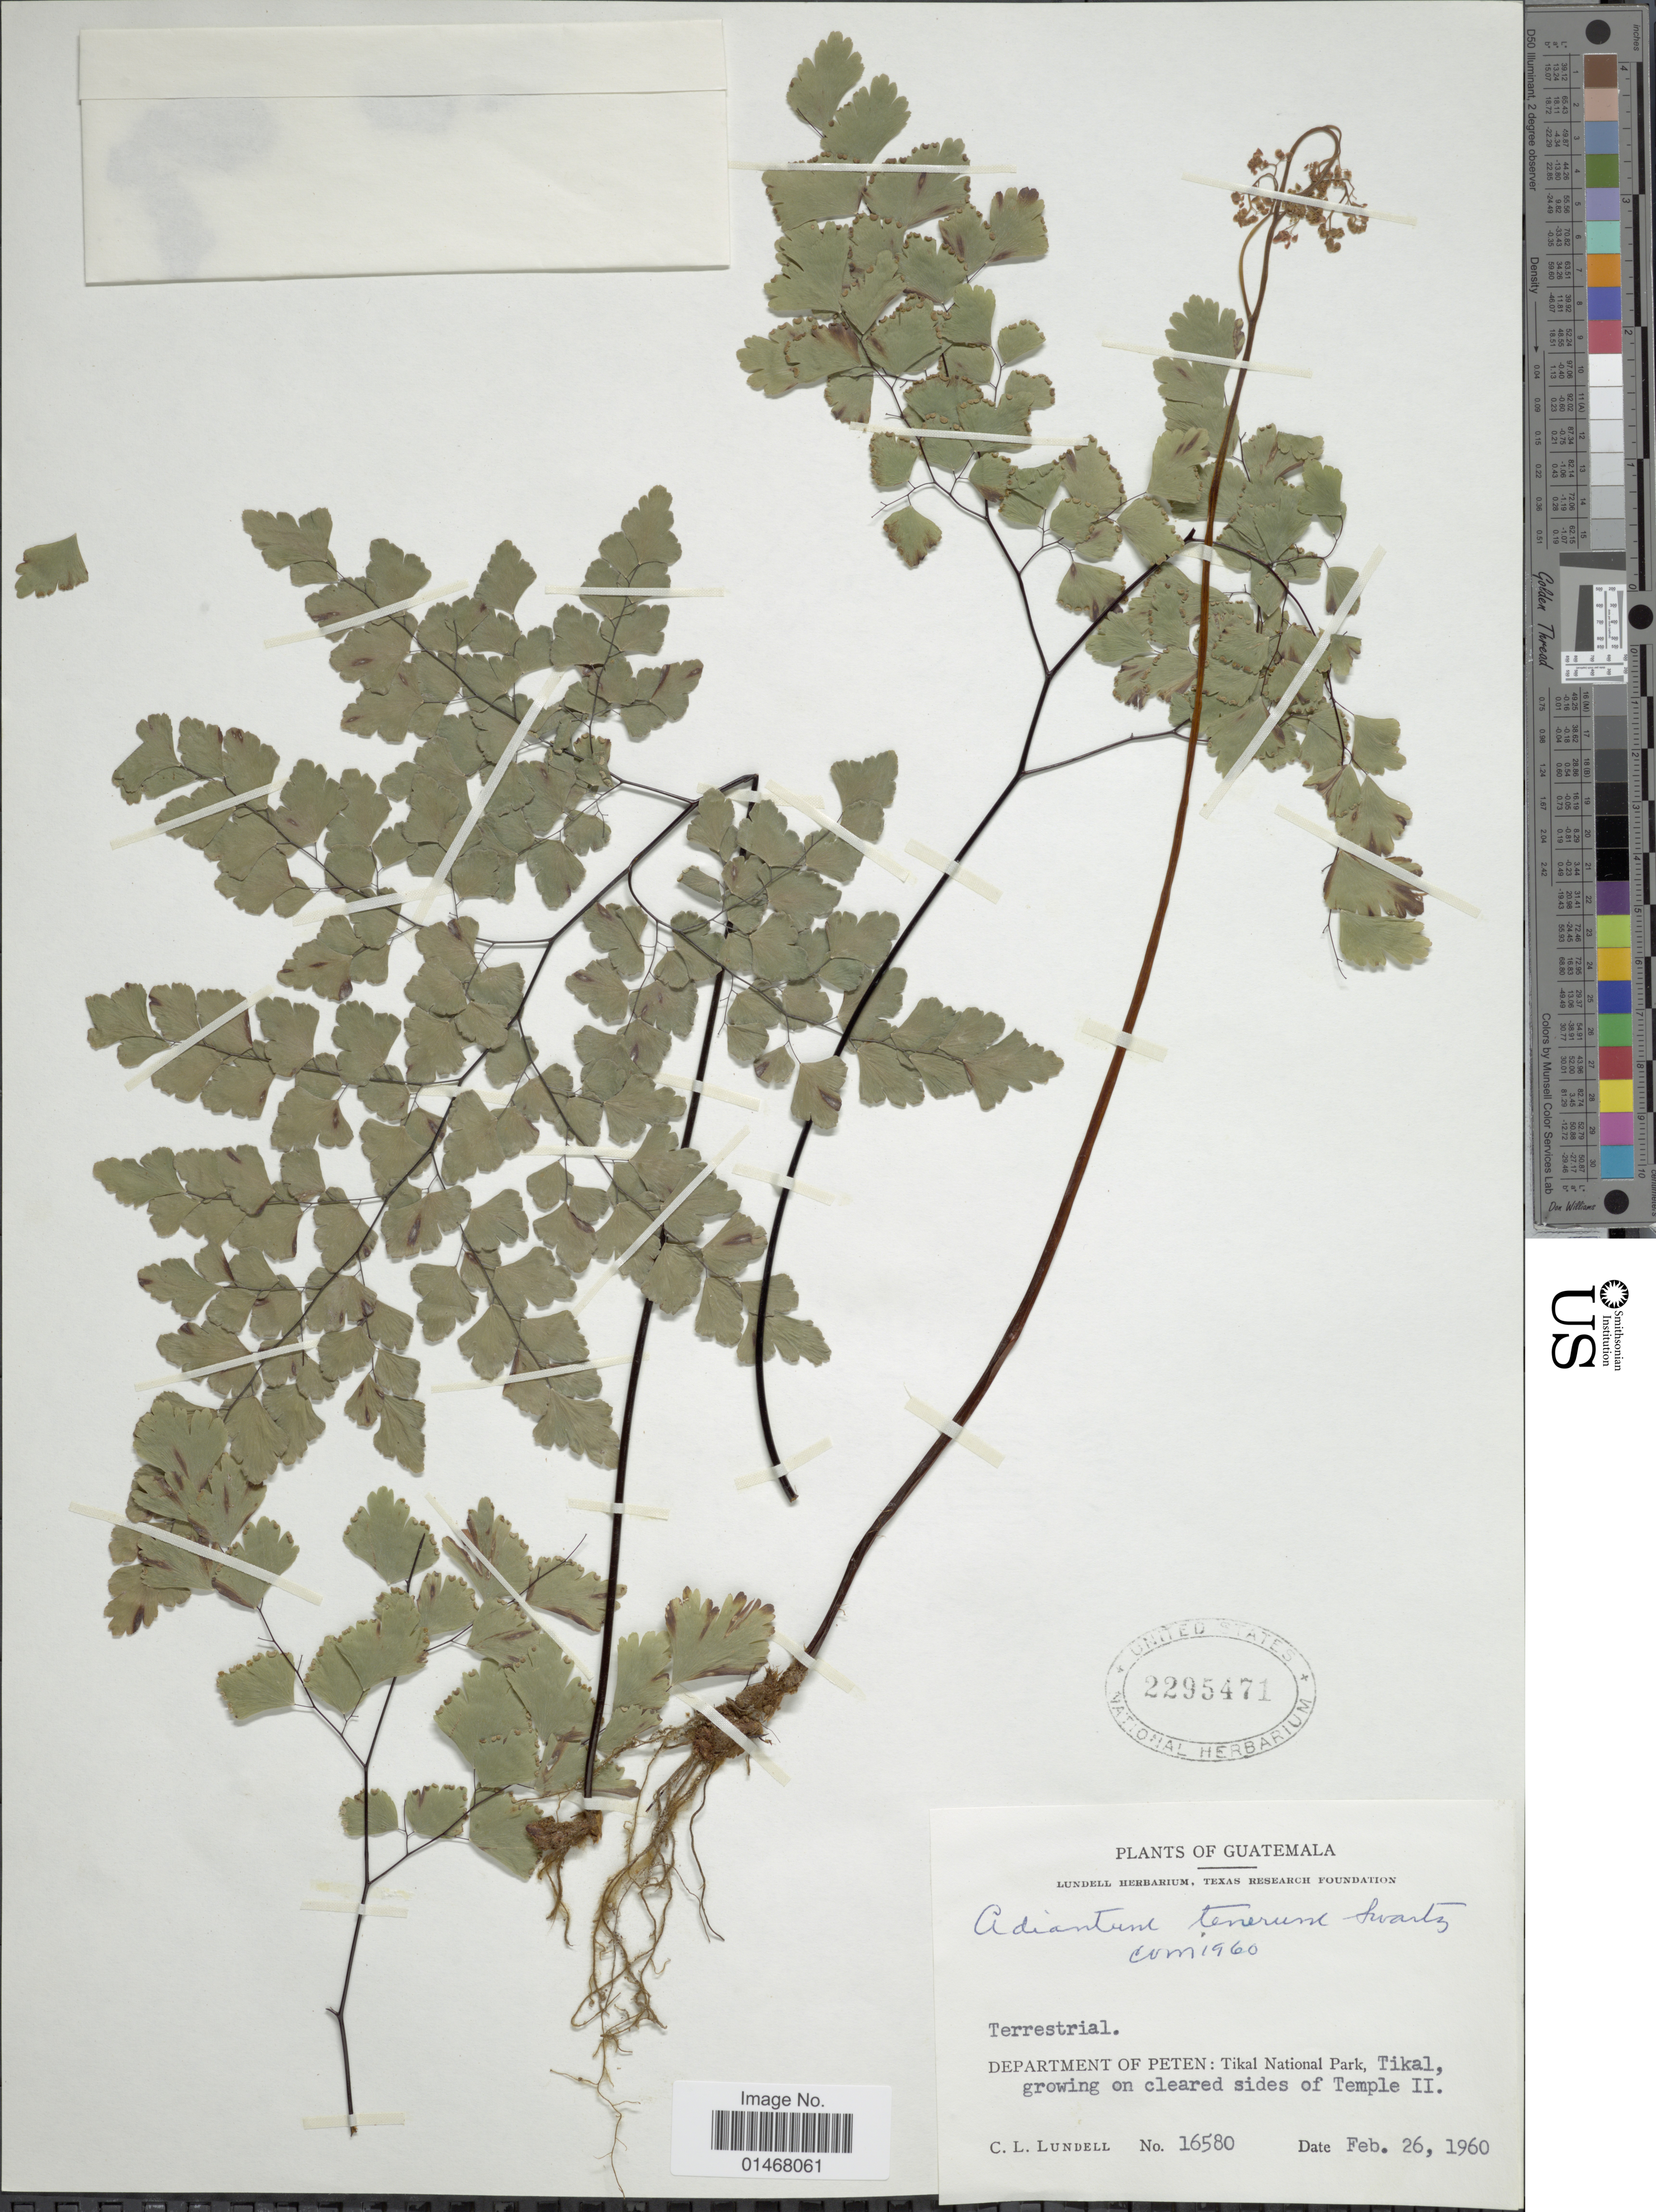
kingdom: Plantae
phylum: Tracheophyta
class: Polypodiopsida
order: Polypodiales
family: Pteridaceae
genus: Adiantum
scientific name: Adiantum tenerum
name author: Sw.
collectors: C. L. Lundell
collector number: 16580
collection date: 1960-02-26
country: Guatemala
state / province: El Petén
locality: Department of Peten: Tikal National Park, Tikal, growing on cleared sides of Temple II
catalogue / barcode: US 2295471